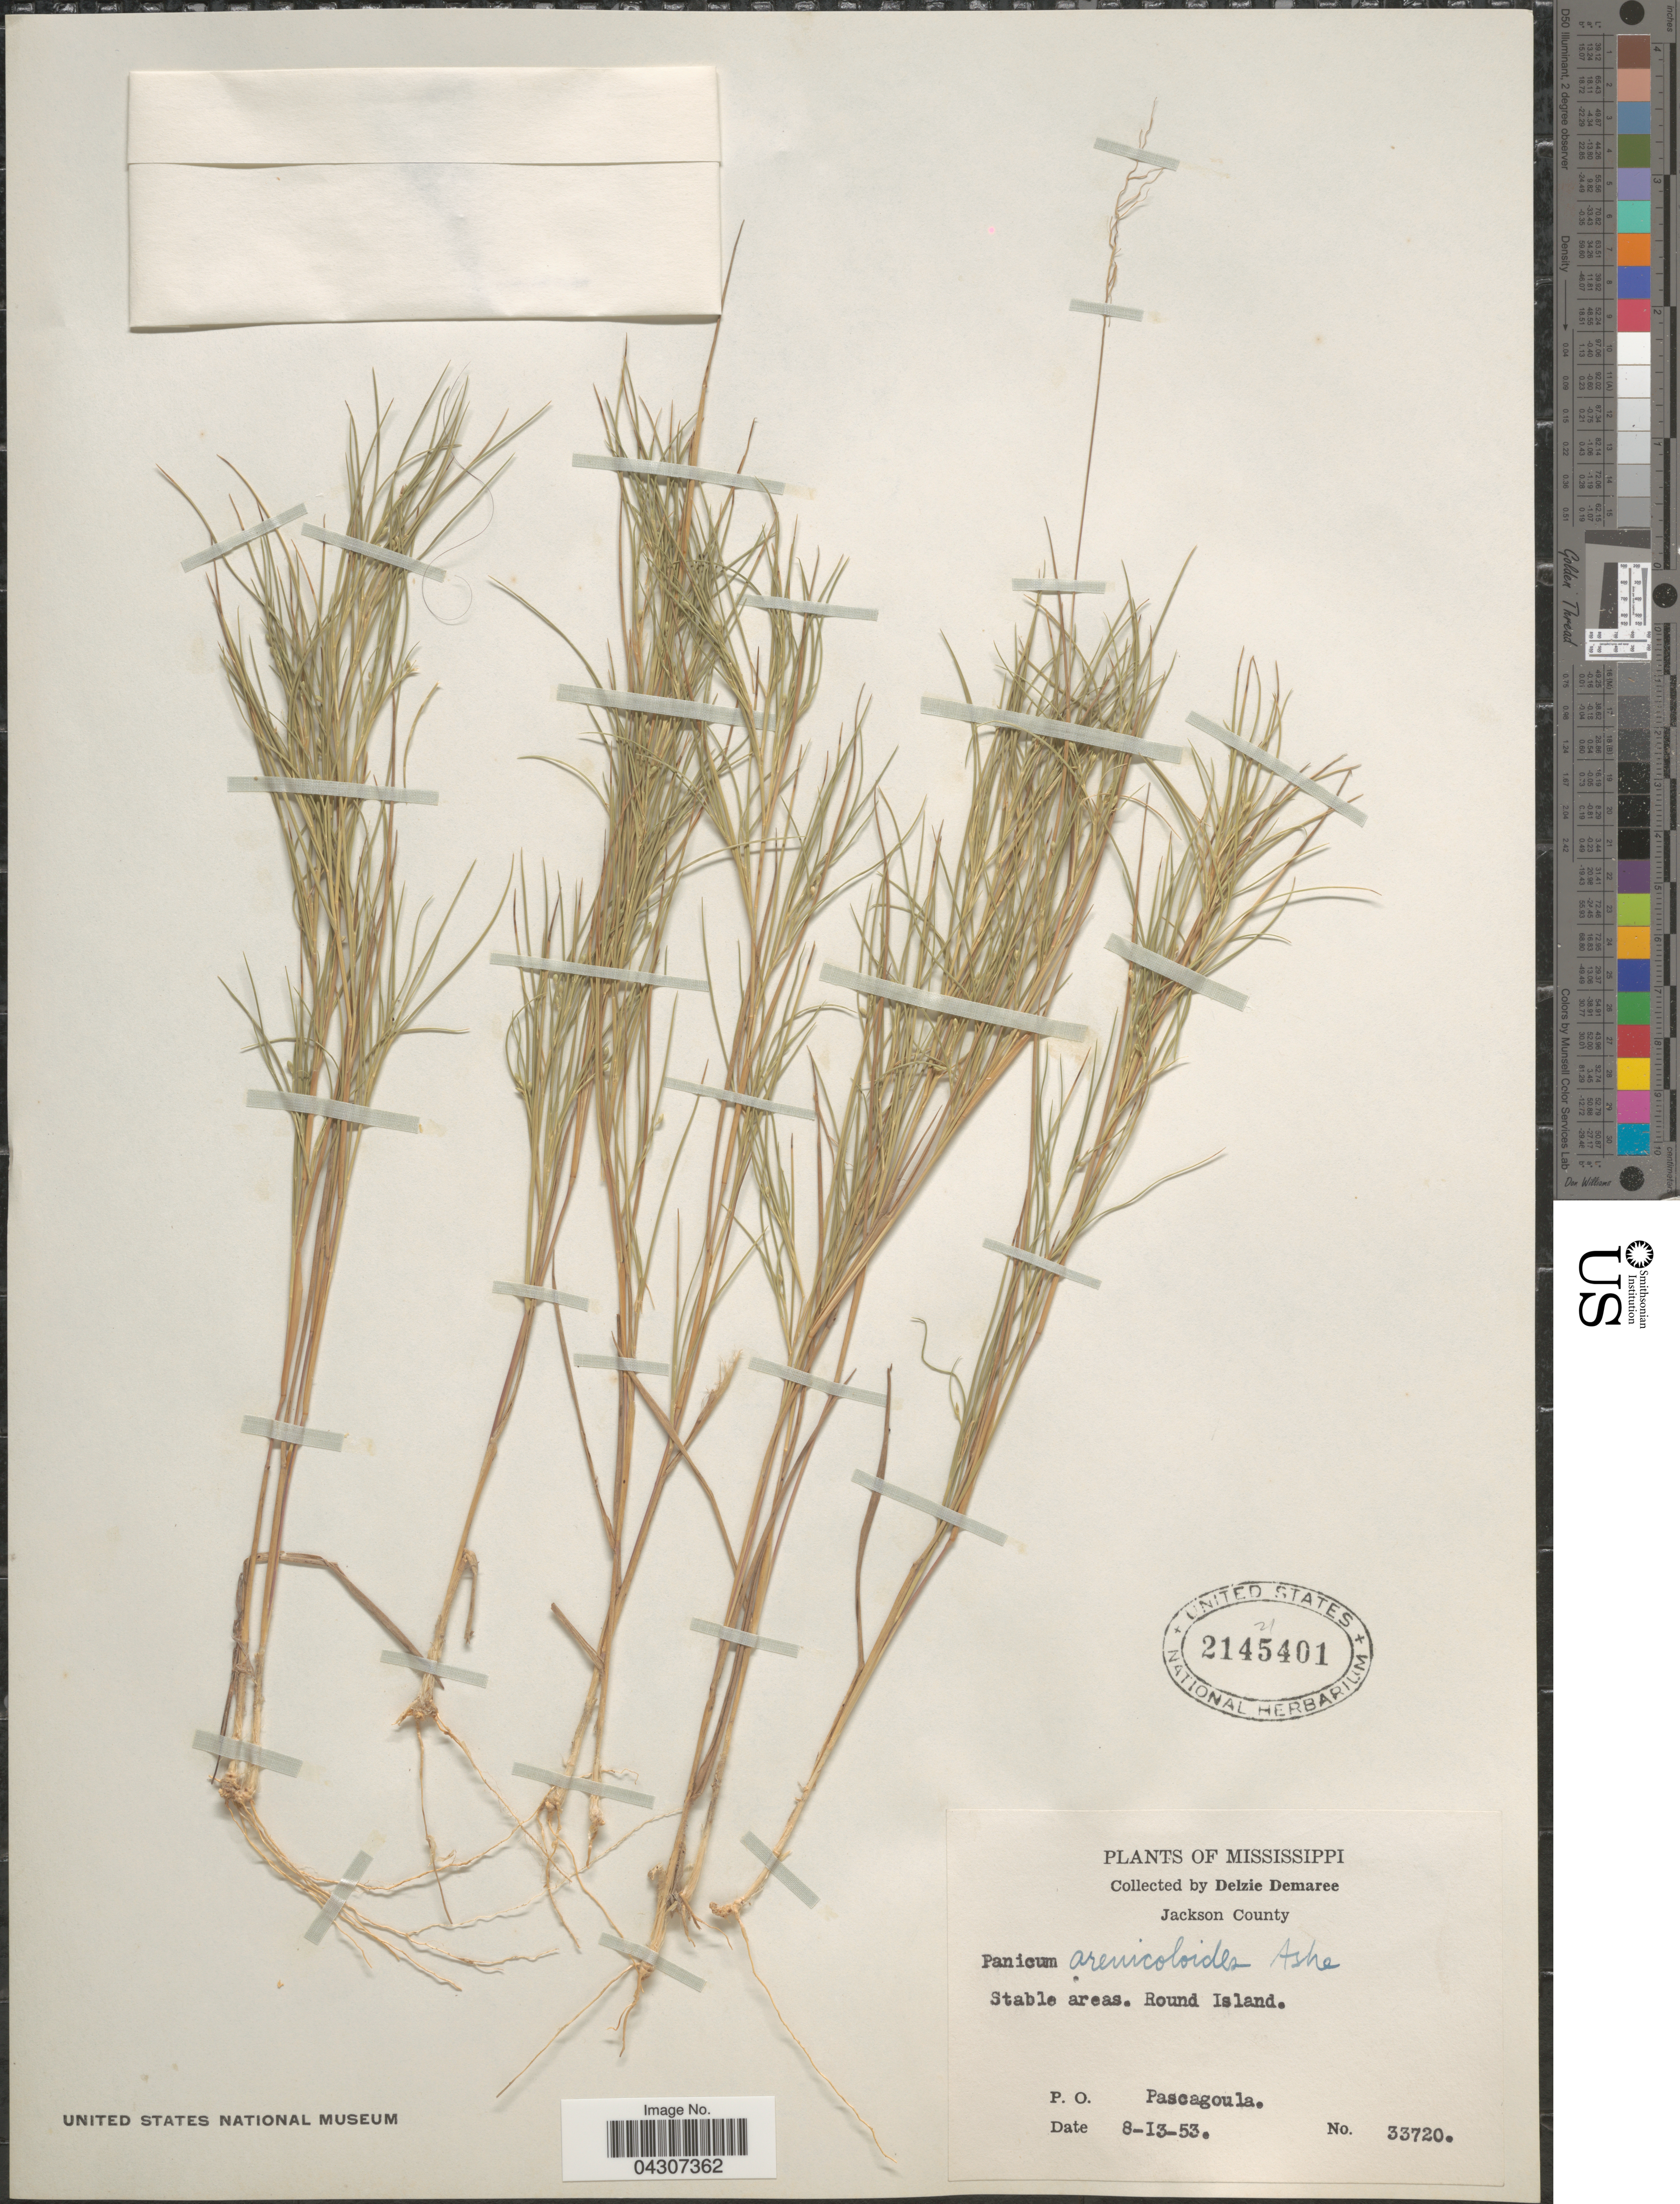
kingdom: Plantae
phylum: Tracheophyta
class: Liliopsida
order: Poales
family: Poaceae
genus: Dichanthelium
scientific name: Dichanthelium aciculare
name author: (Desv. ex Poir.) Gould & C.A. Clark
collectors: D. Demaree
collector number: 33720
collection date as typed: Transcribed d/m/y: 13/8/53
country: United States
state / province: Mississippi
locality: Jackson County. Stable areas. Round Island. P.O. Pascagoula.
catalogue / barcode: US 2145401